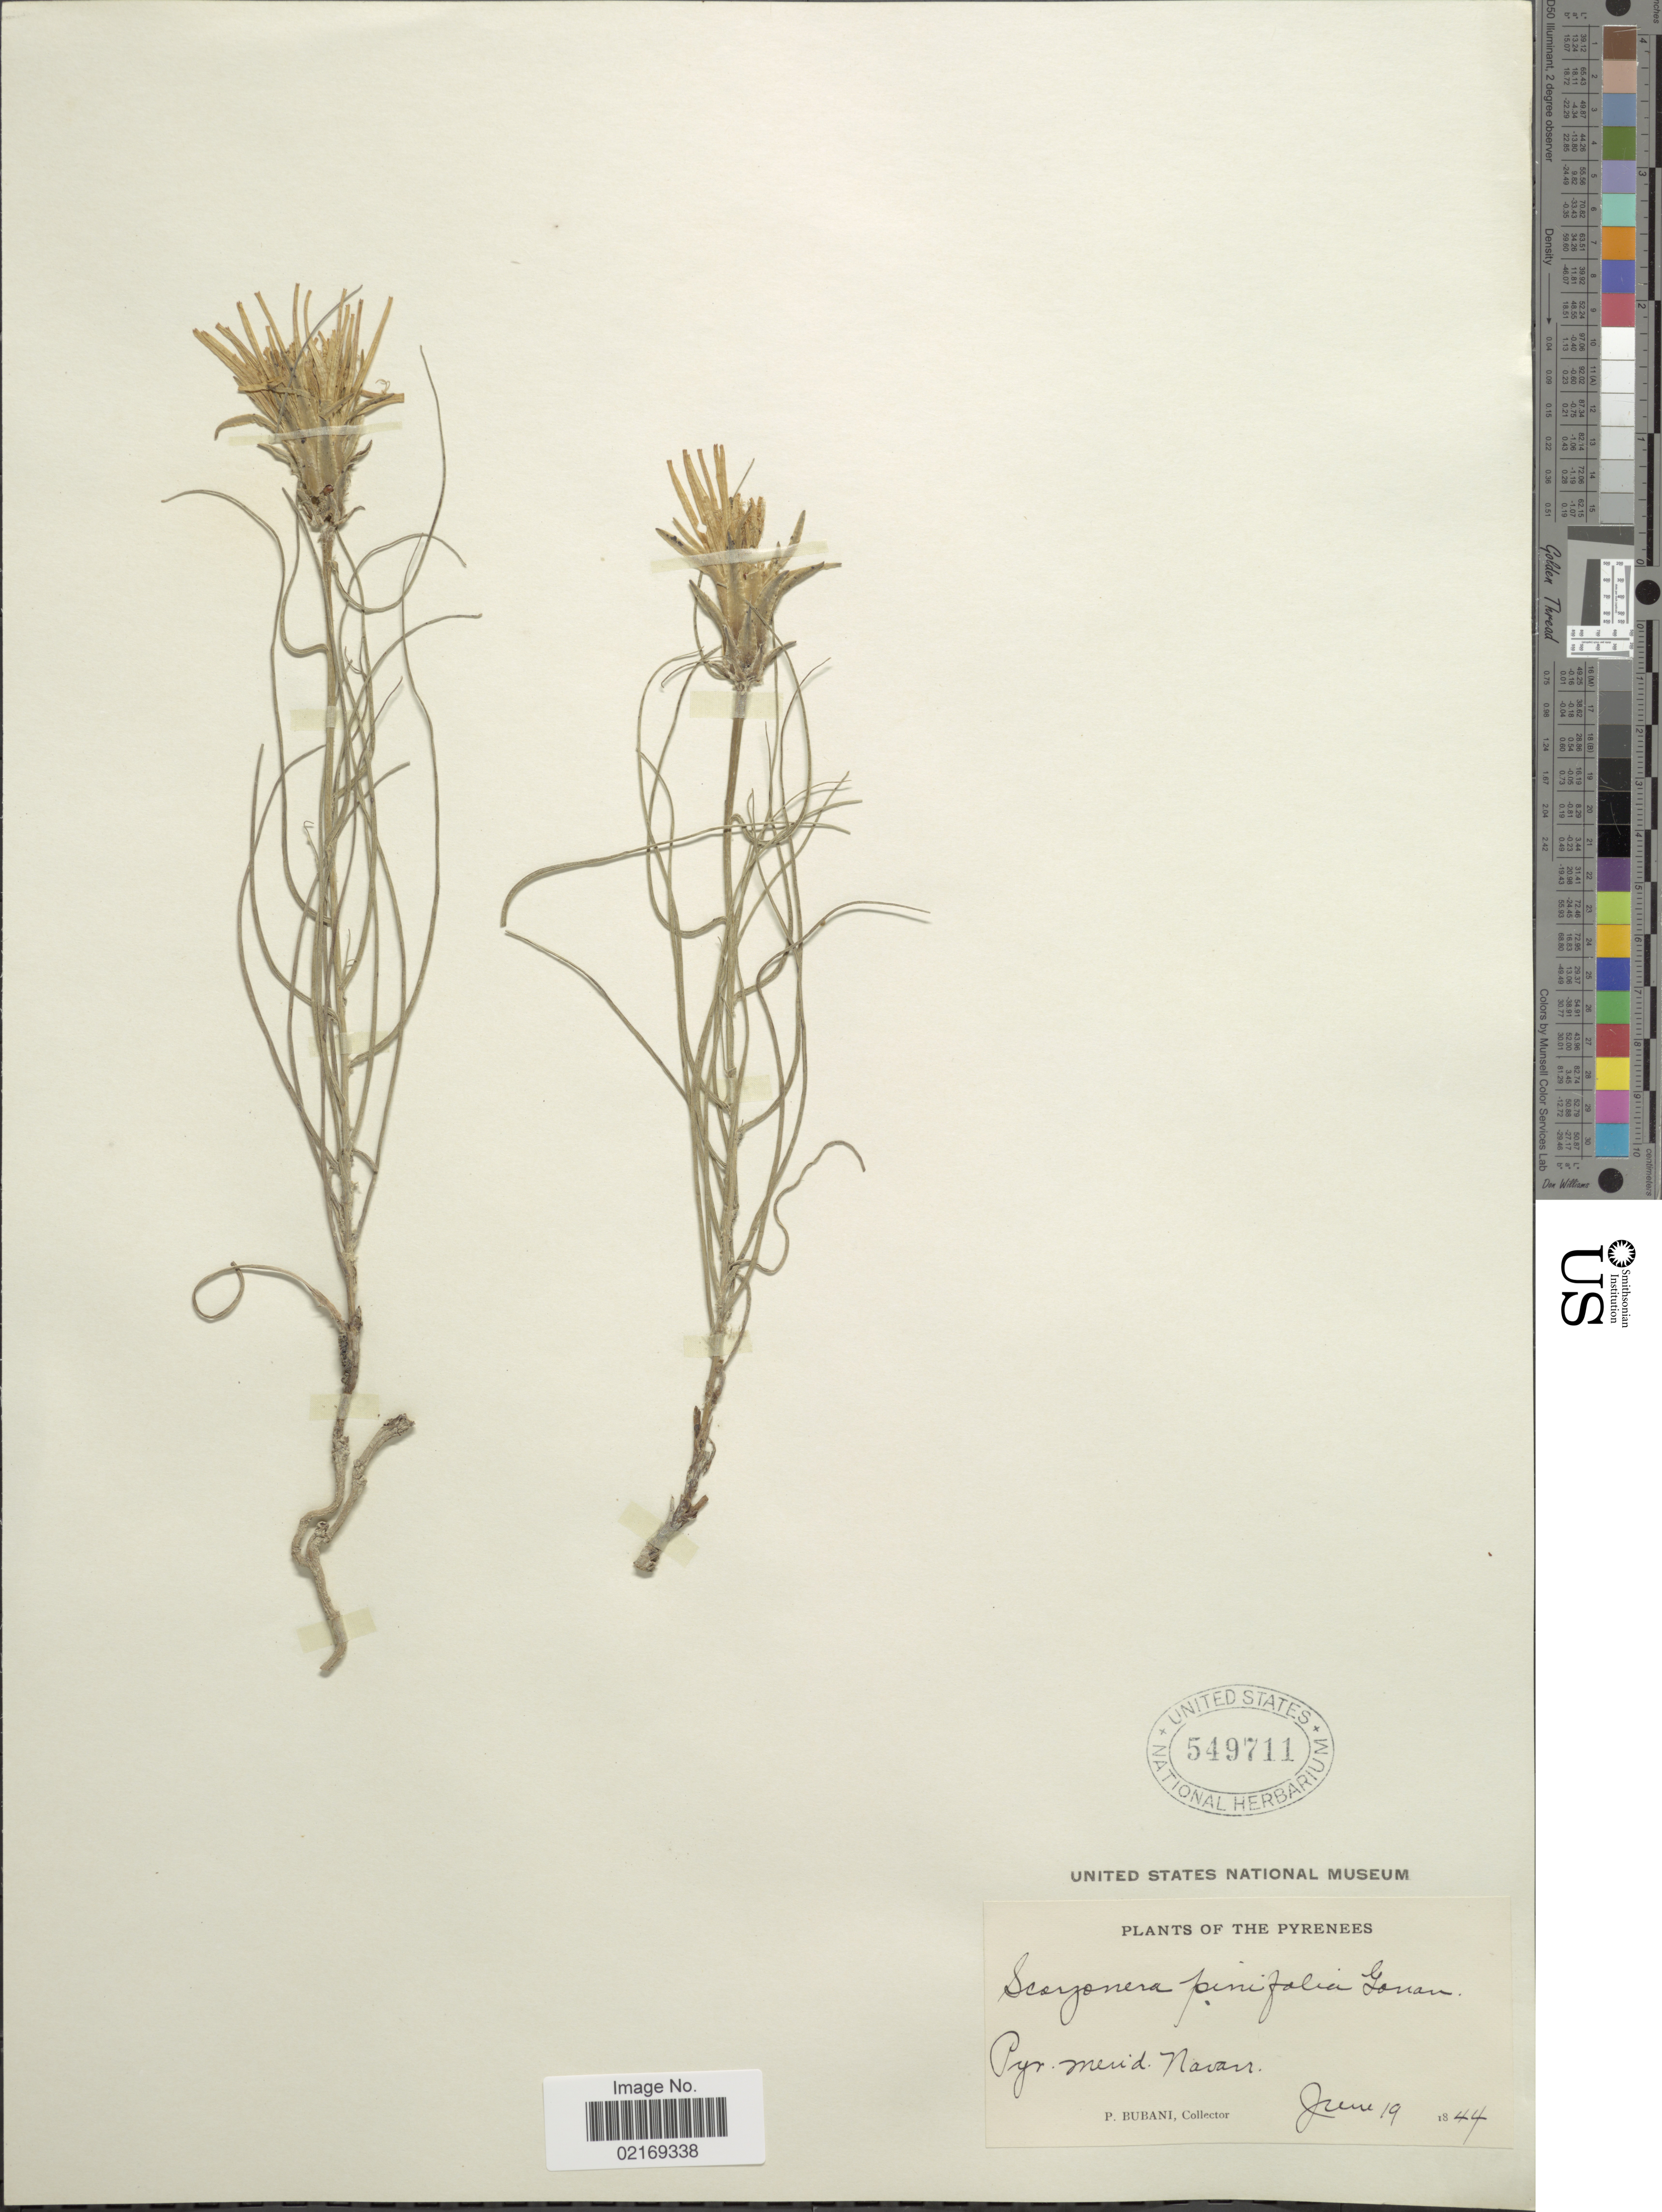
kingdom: Plantae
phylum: Tracheophyta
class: Magnoliopsida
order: Asterales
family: Asteraceae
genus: Scorzonera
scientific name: Scorzonera angustifolia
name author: L.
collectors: P. Bubani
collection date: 1844-06-19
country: France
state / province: Occitanie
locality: Pyrenees, Pyr. merid. Navarre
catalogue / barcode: US 549711